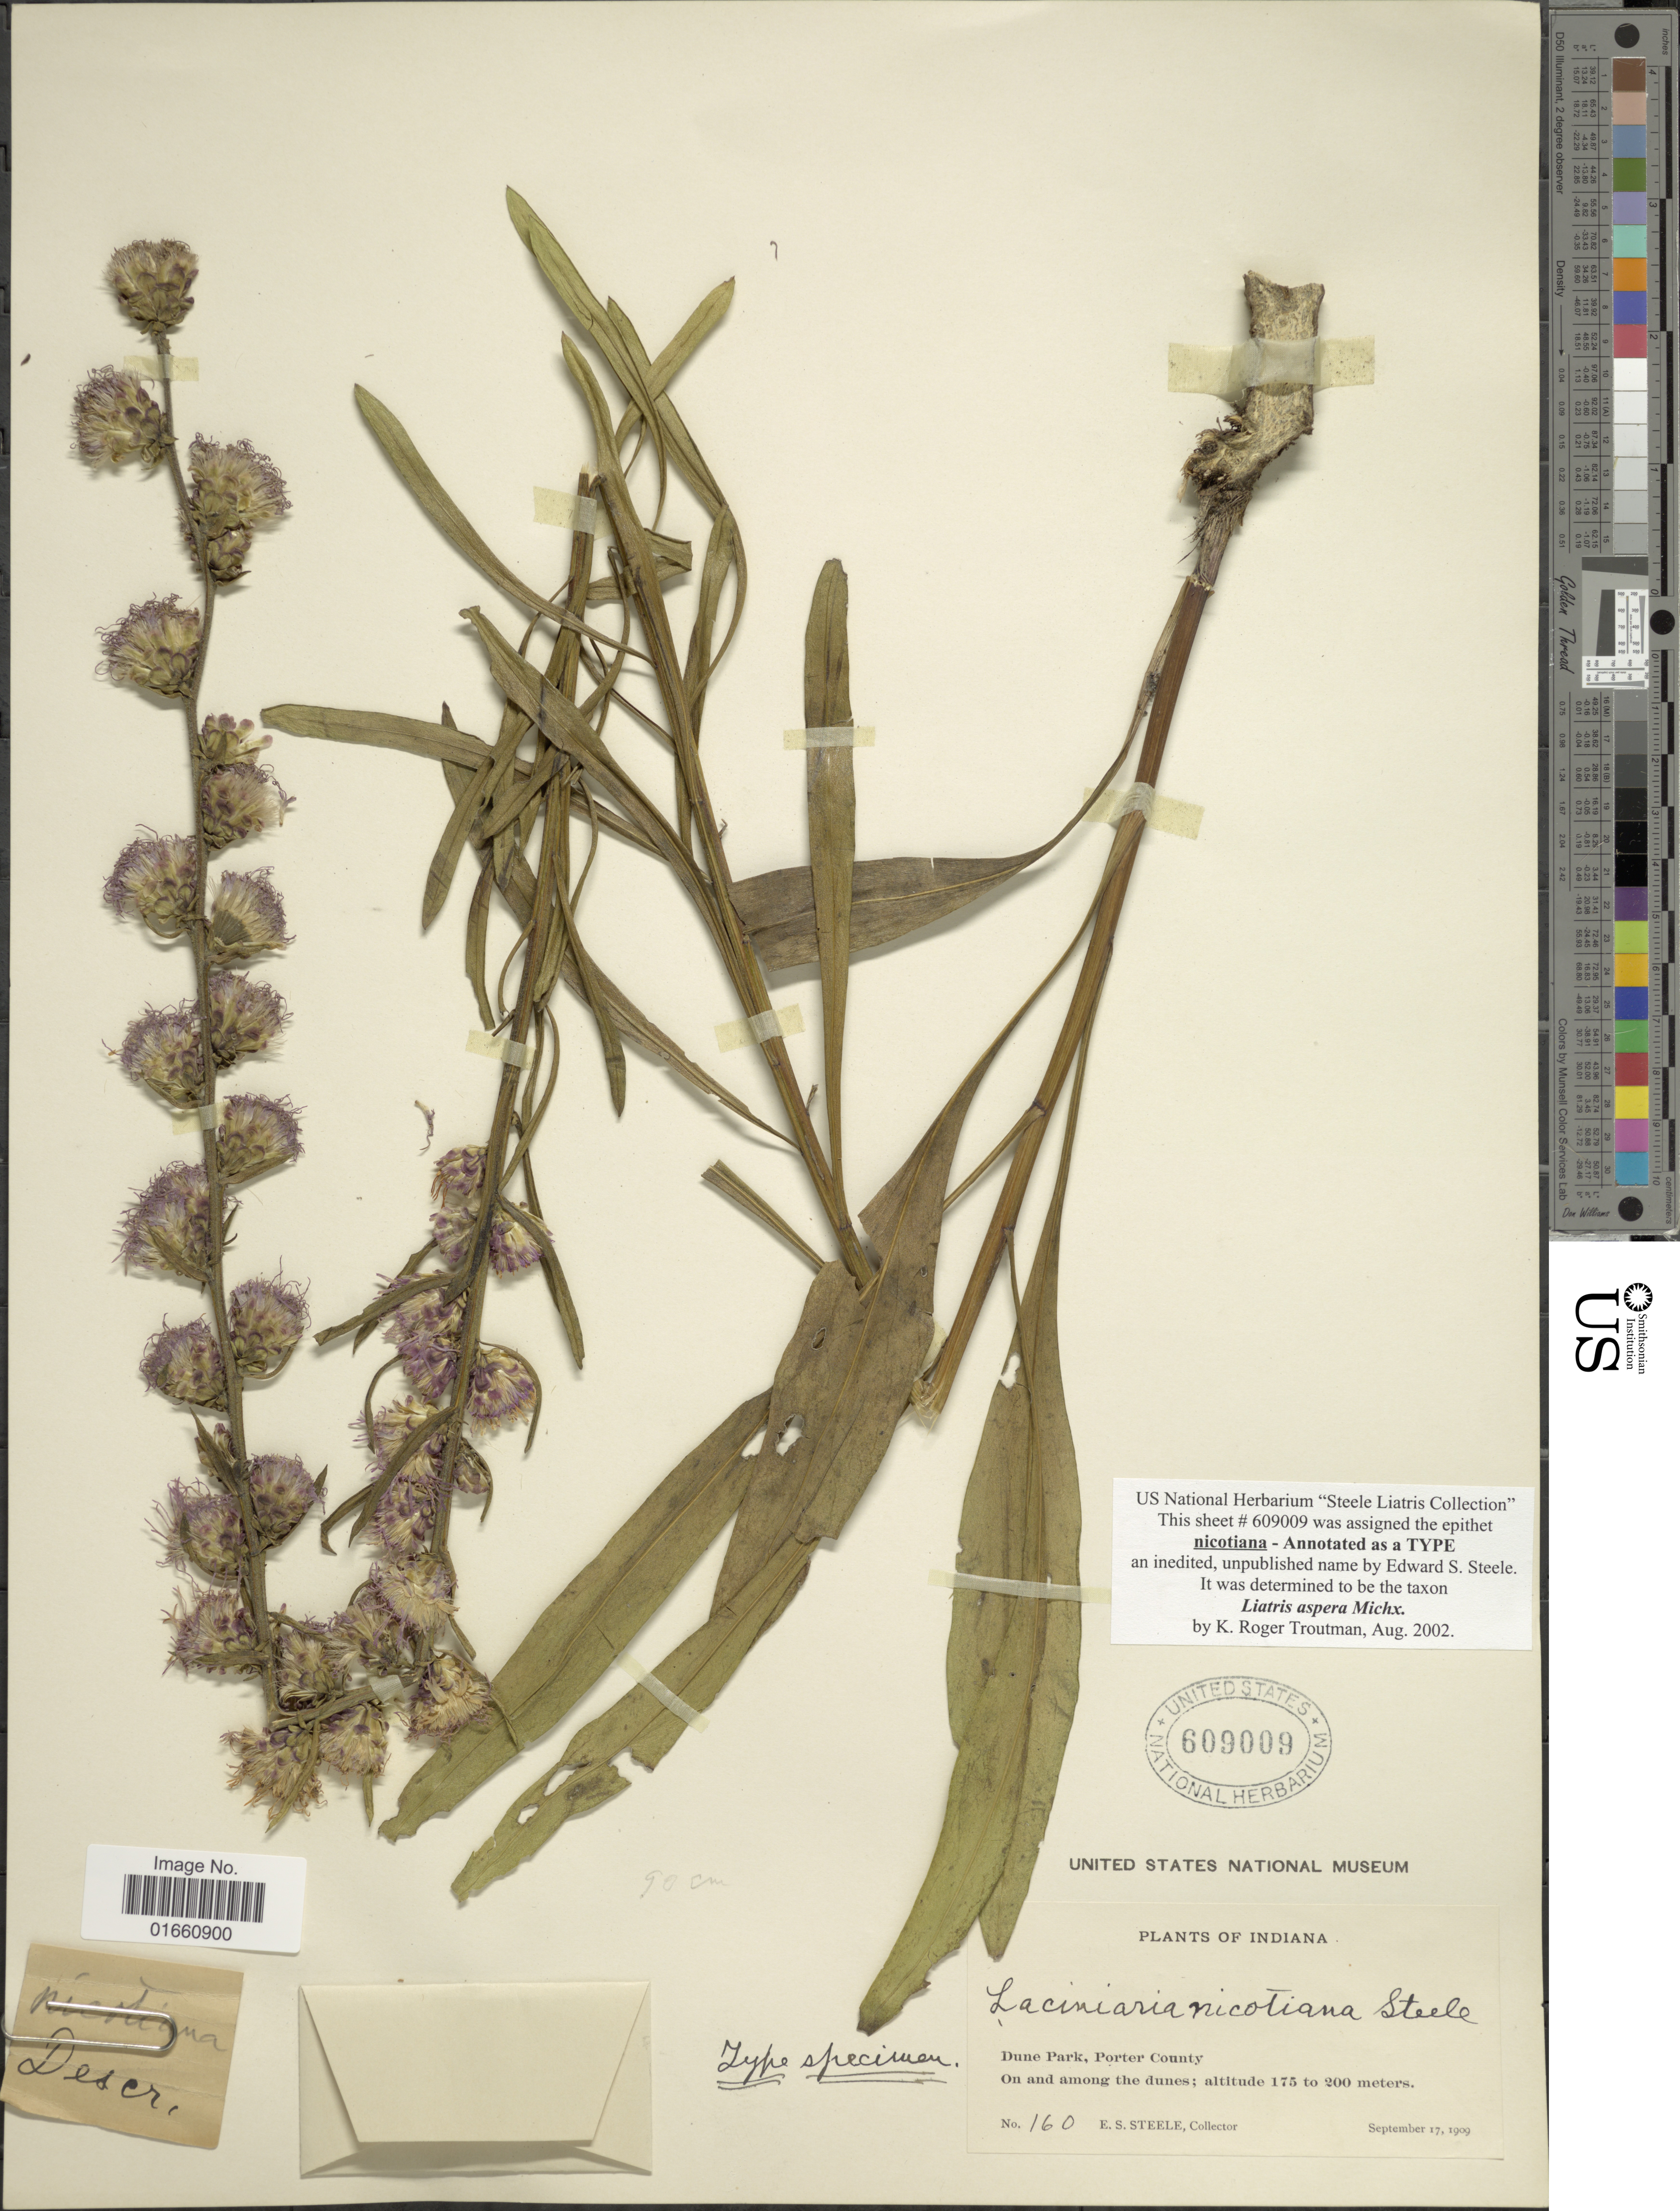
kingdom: Plantae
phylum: Tracheophyta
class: Magnoliopsida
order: Asterales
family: Asteraceae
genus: Liatris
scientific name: Liatris aspera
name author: Michx.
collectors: E. Steele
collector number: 160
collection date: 1909-09-17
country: United States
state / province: Indiana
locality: Dune Park, Porter County,On and among the dunes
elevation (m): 175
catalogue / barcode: US 609009